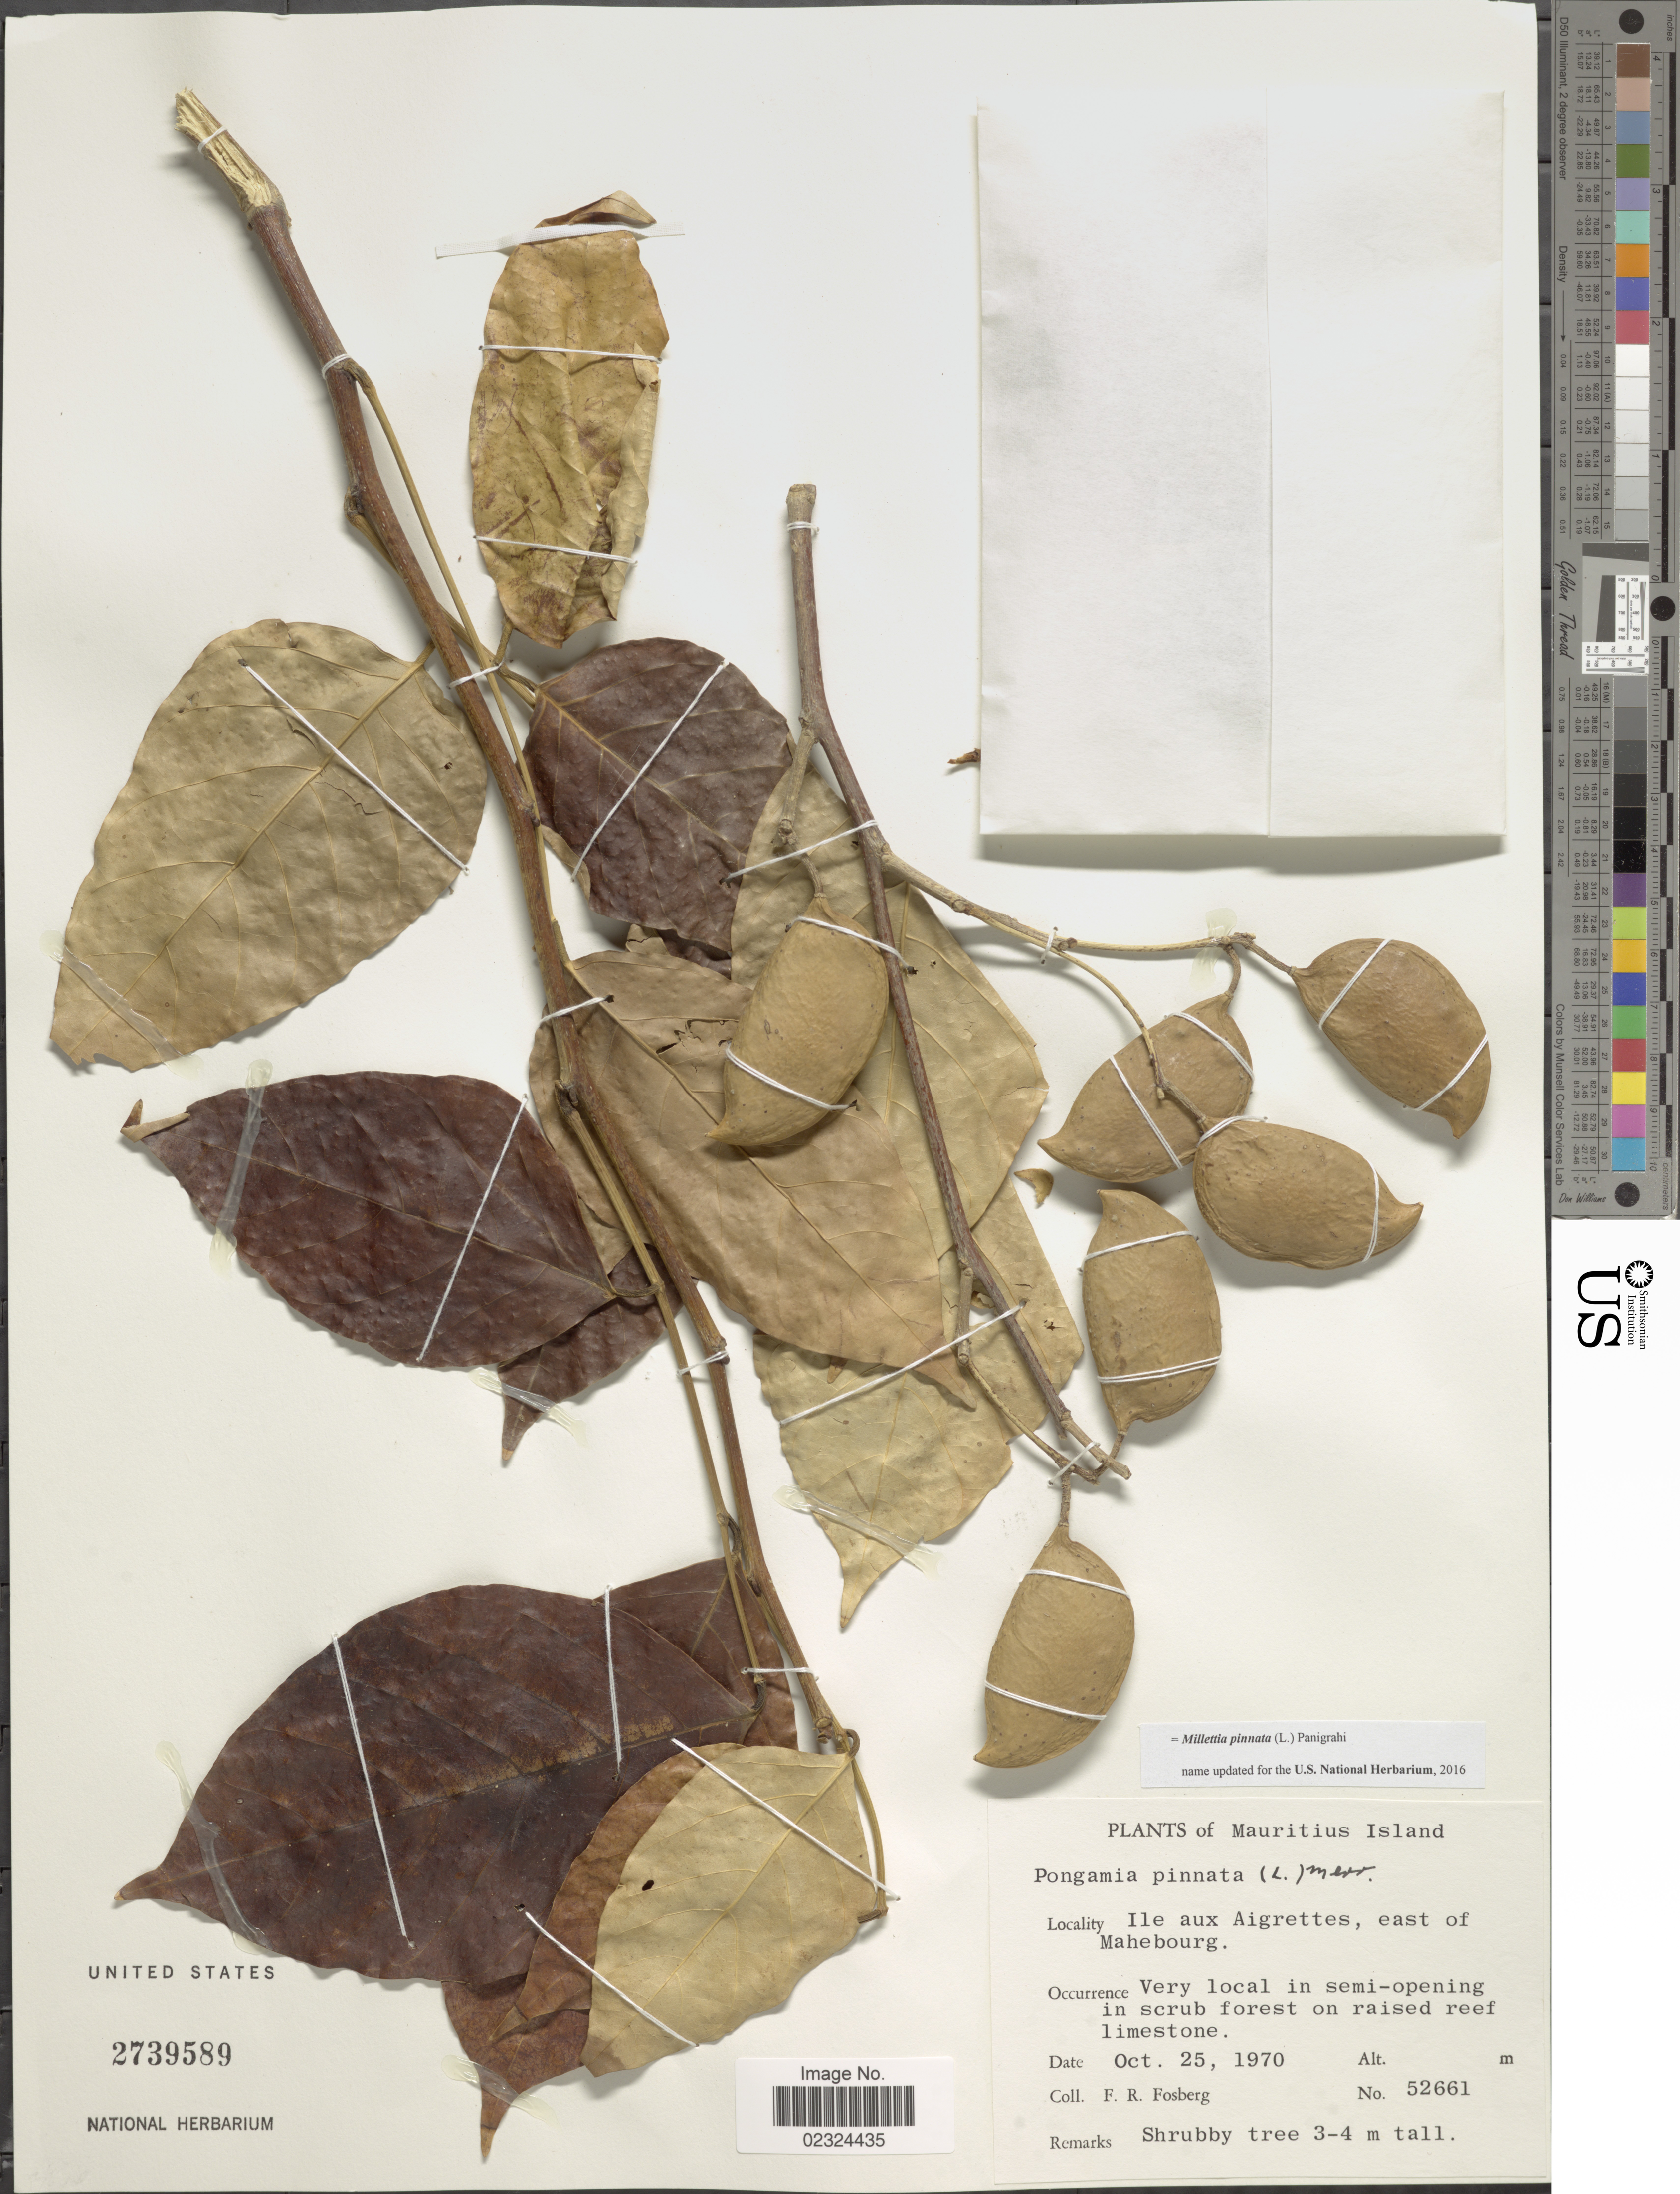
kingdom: Plantae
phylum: Tracheophyta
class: Magnoliopsida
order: Fabales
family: Fabaceae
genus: Millettia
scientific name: Millettia pinnata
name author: (L.) Panigrahi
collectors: F. R. Fosberg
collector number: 52661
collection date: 1970-10-25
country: Mauritius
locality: Mauritius Island. Ile aux Aigrettes, east of Mahebourg.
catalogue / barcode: US 2739589